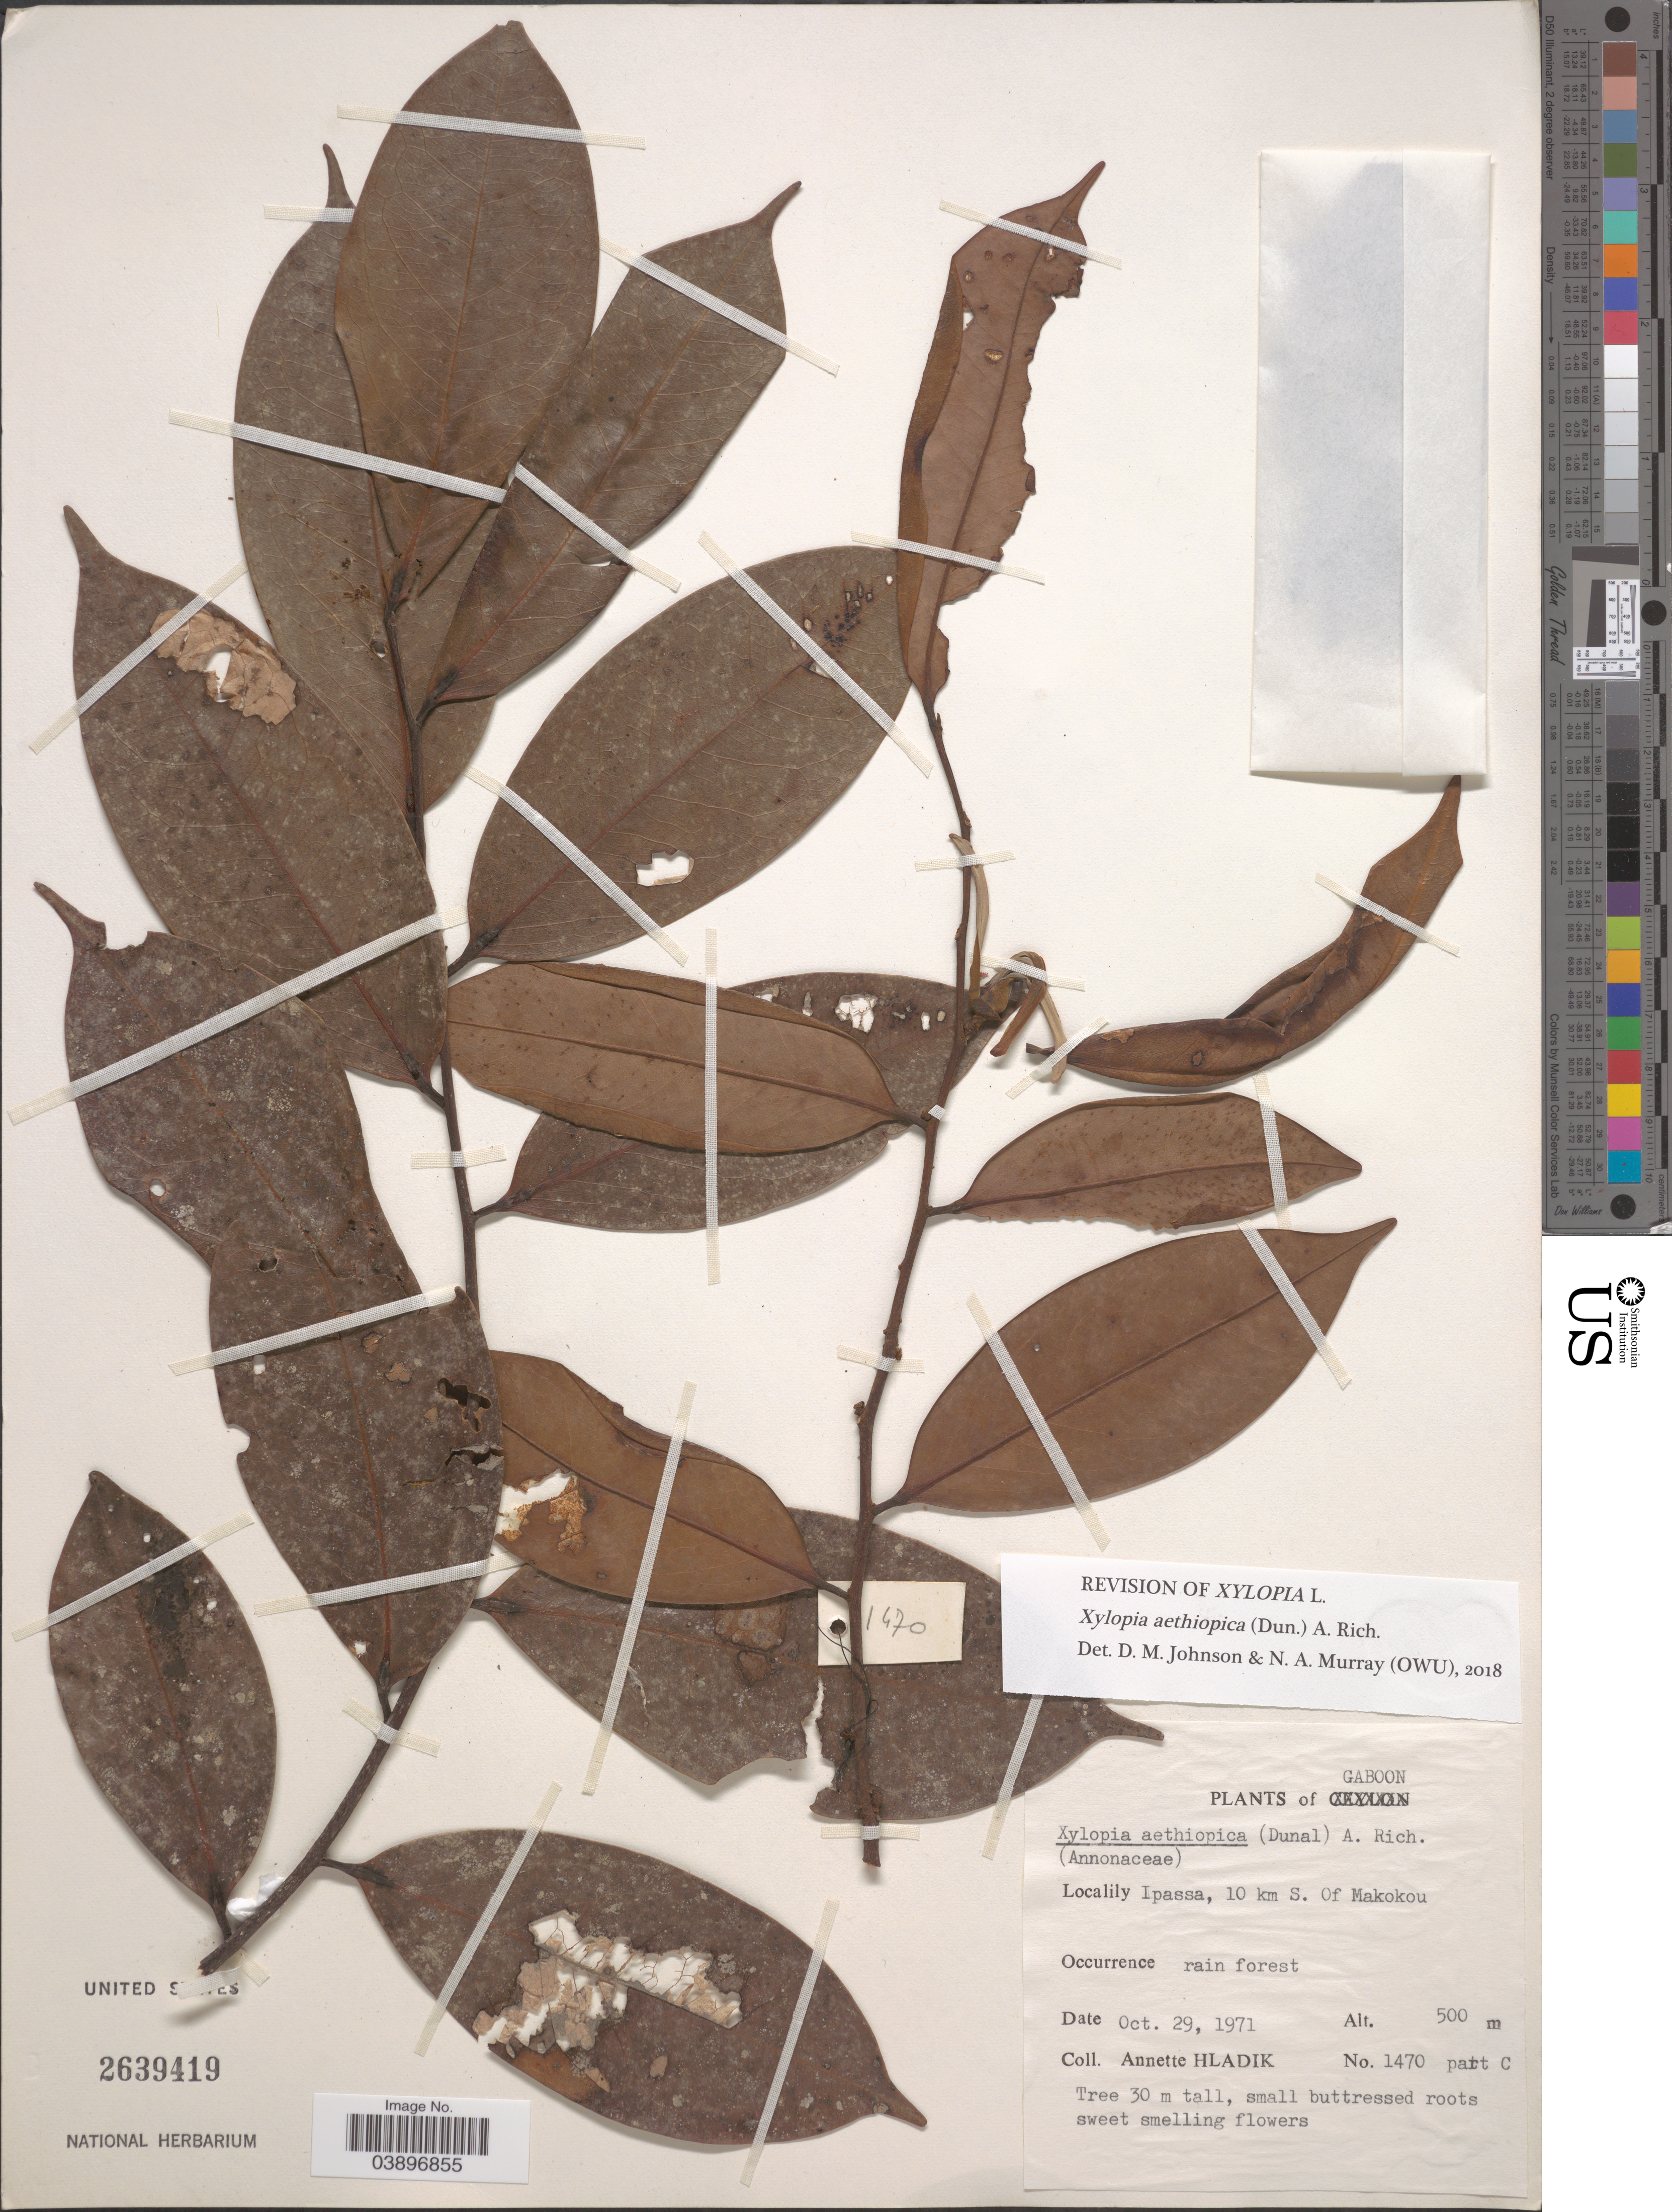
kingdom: Plantae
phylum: Tracheophyta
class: Magnoliopsida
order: Magnoliales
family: Annonaceae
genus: Xylopia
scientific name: Xylopia aethiopica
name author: (Dunal) A. Rich.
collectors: A. Hladik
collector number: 1470 part C?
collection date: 1971-10-29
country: Gabon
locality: Gaboon. Ipassa, 10 km S. of Makoku.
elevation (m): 500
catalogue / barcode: US 2639419